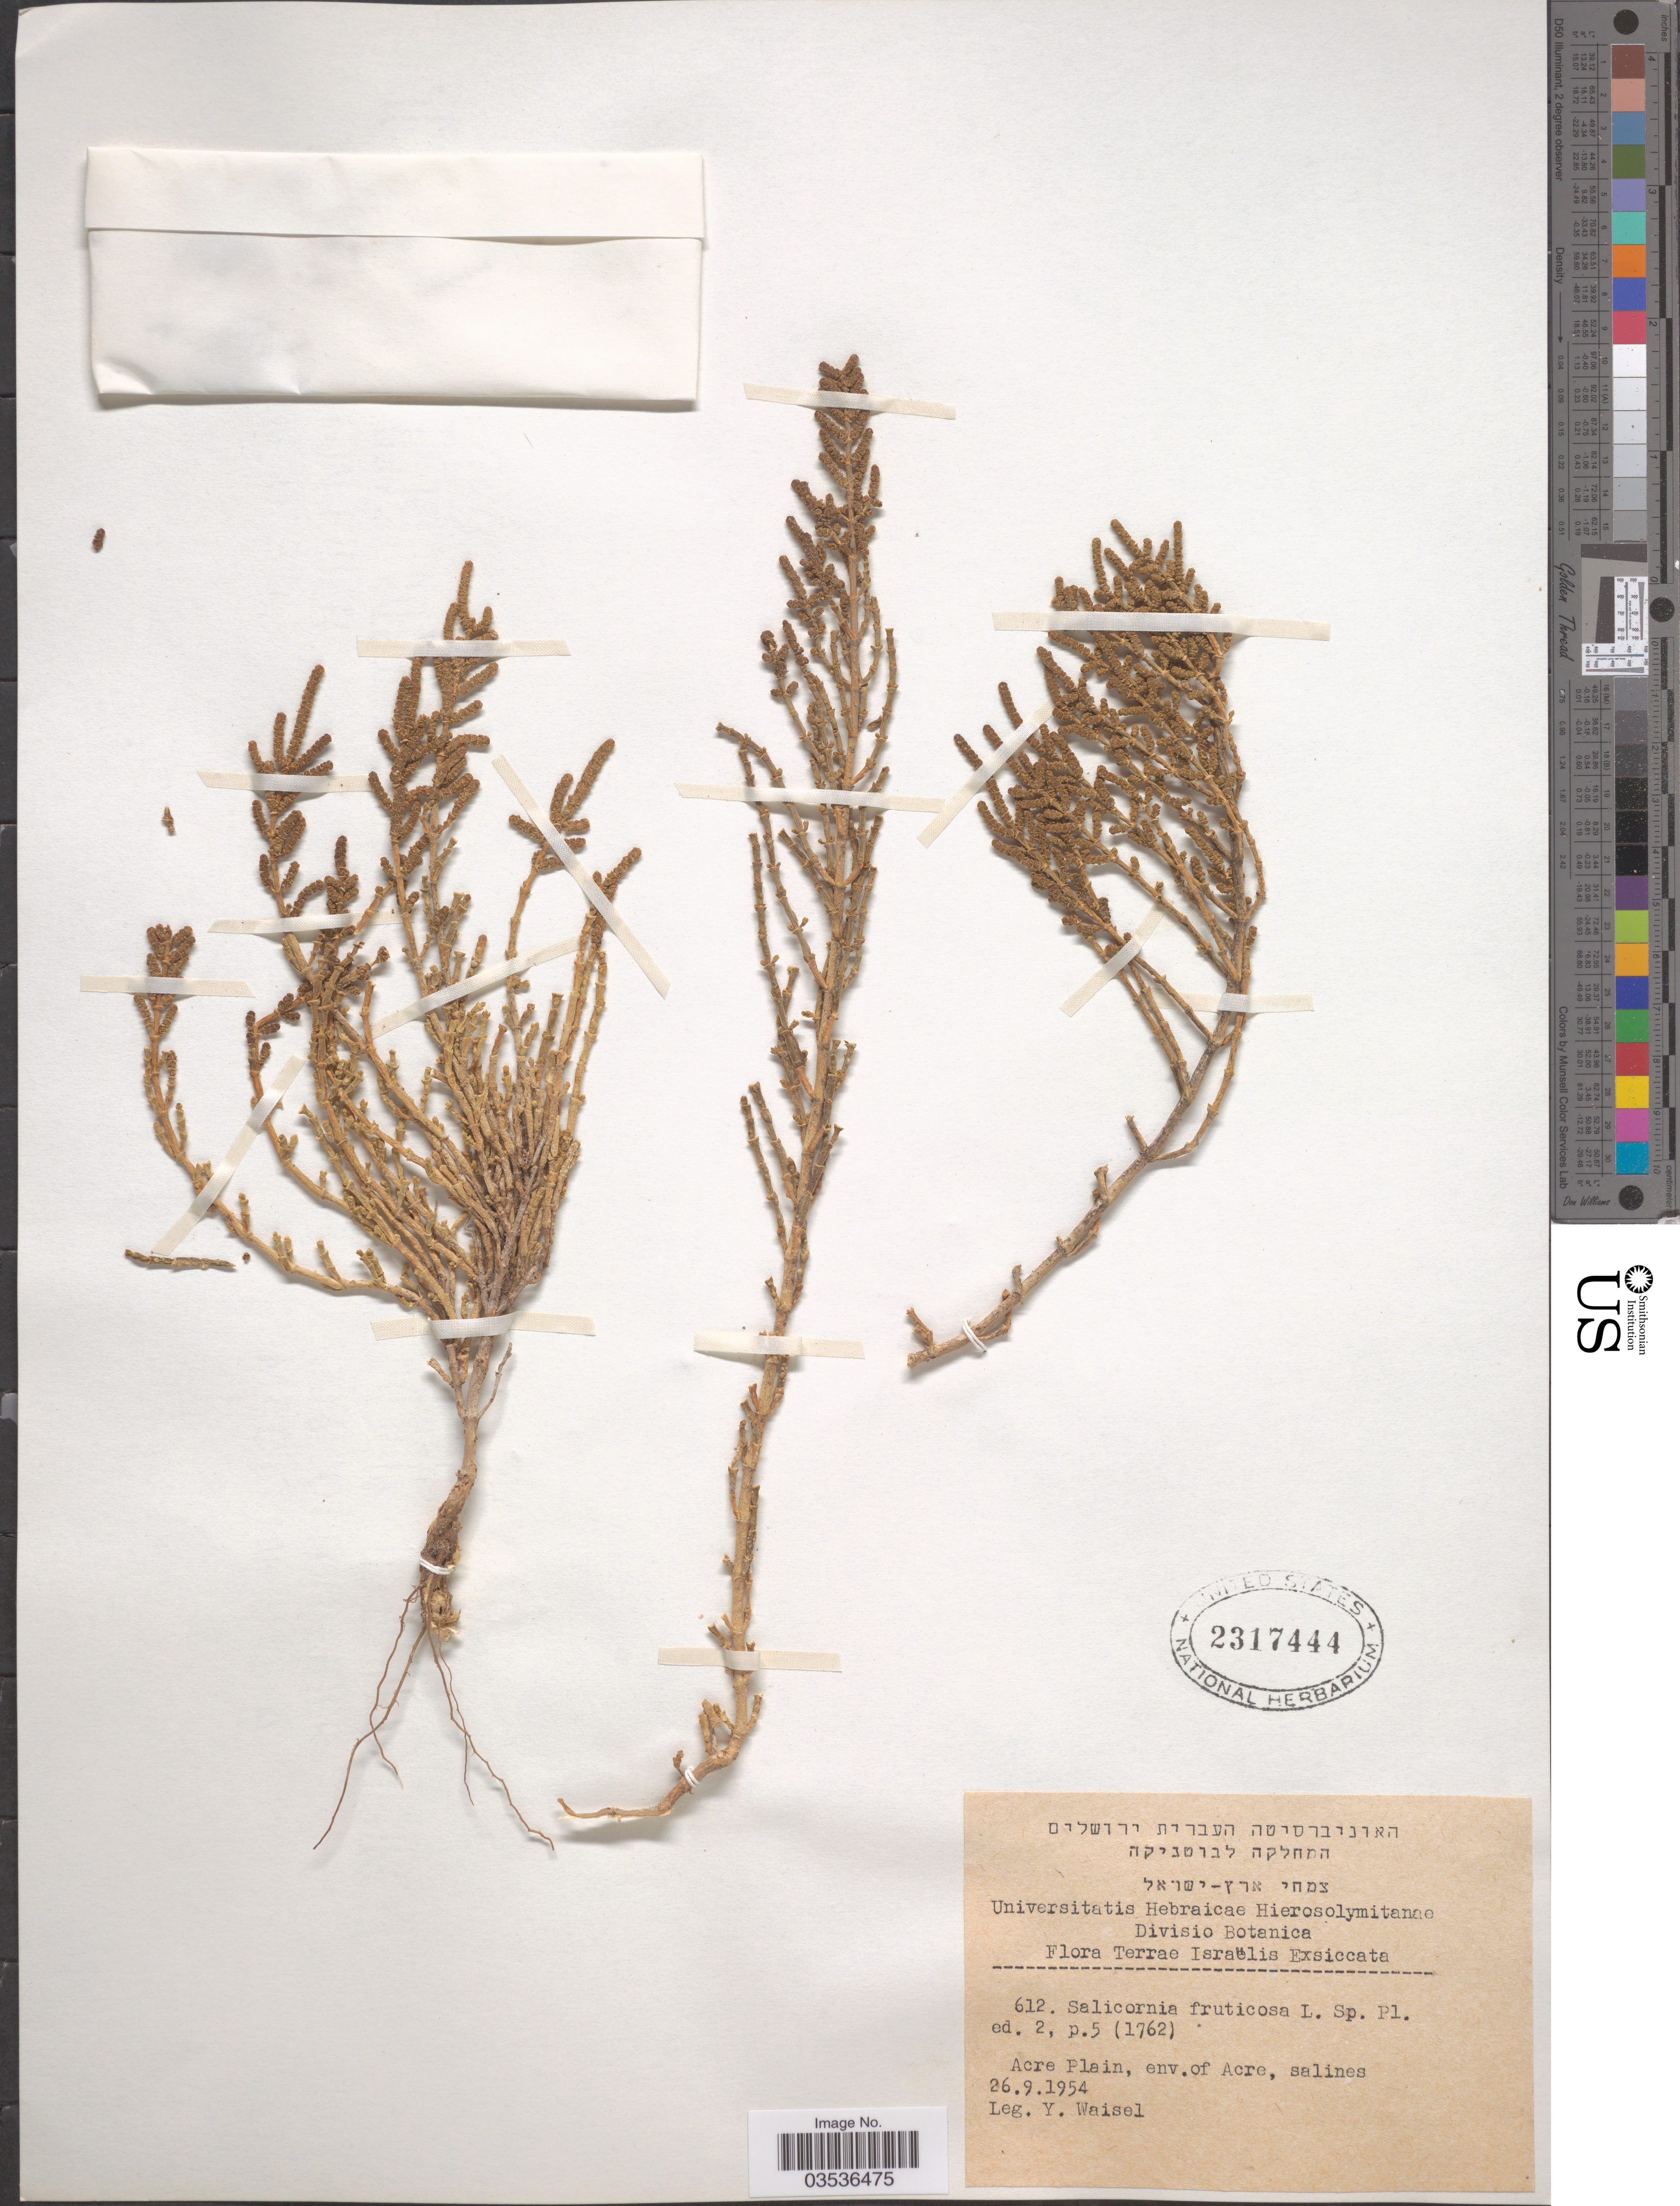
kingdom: Plantae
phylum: Tracheophyta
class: Magnoliopsida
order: Caryophyllales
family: Amaranthaceae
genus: Salicornia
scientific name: Salicornia fruticosa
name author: (L.) L.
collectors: Y. Waisel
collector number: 612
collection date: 1954-09-26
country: Israel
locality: Terrae Israëlis. Acre Plain, env. of Acre.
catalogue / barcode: US 2317444